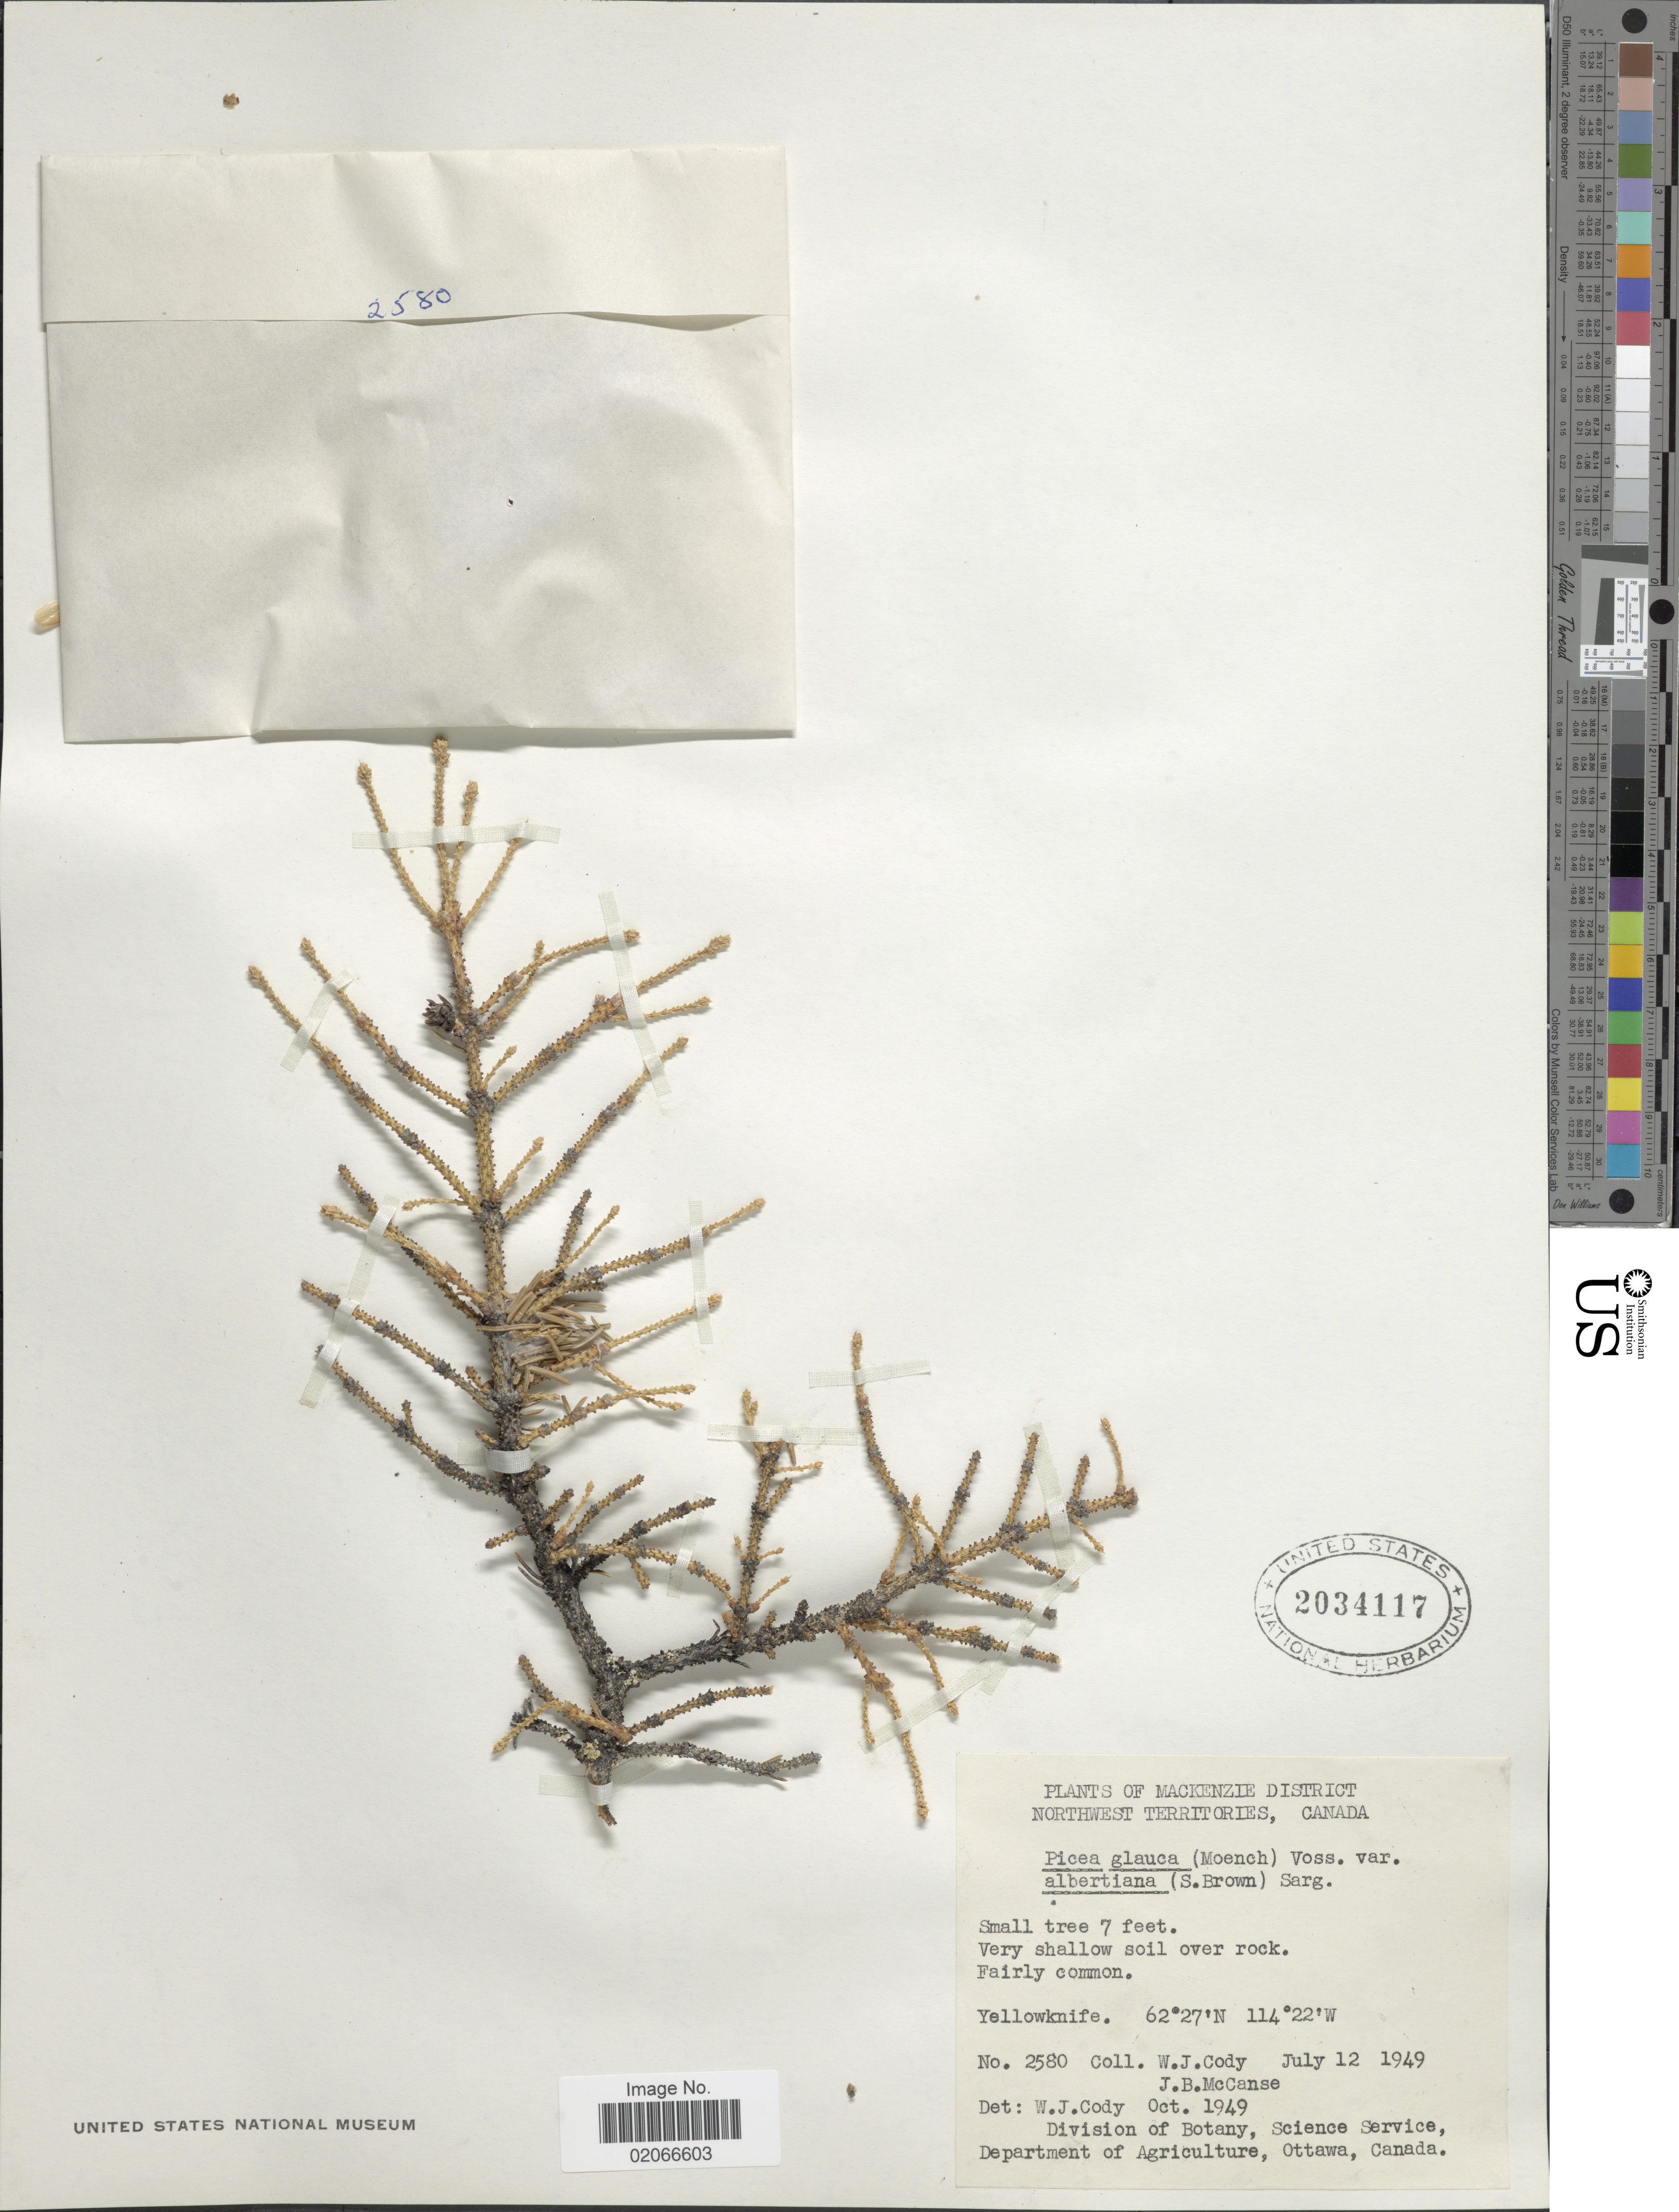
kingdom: Plantae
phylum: Tracheophyta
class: Pinopsida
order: Pinales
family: Pinaceae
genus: Picea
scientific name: Picea glauca var. albertiana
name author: (S. Br.) Sarg.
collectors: W. Cody & J. McCanse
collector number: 2580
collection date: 1949-07-12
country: Canada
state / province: Northwest Territories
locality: Mackenzie District, Yellowknife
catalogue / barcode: US 2034117